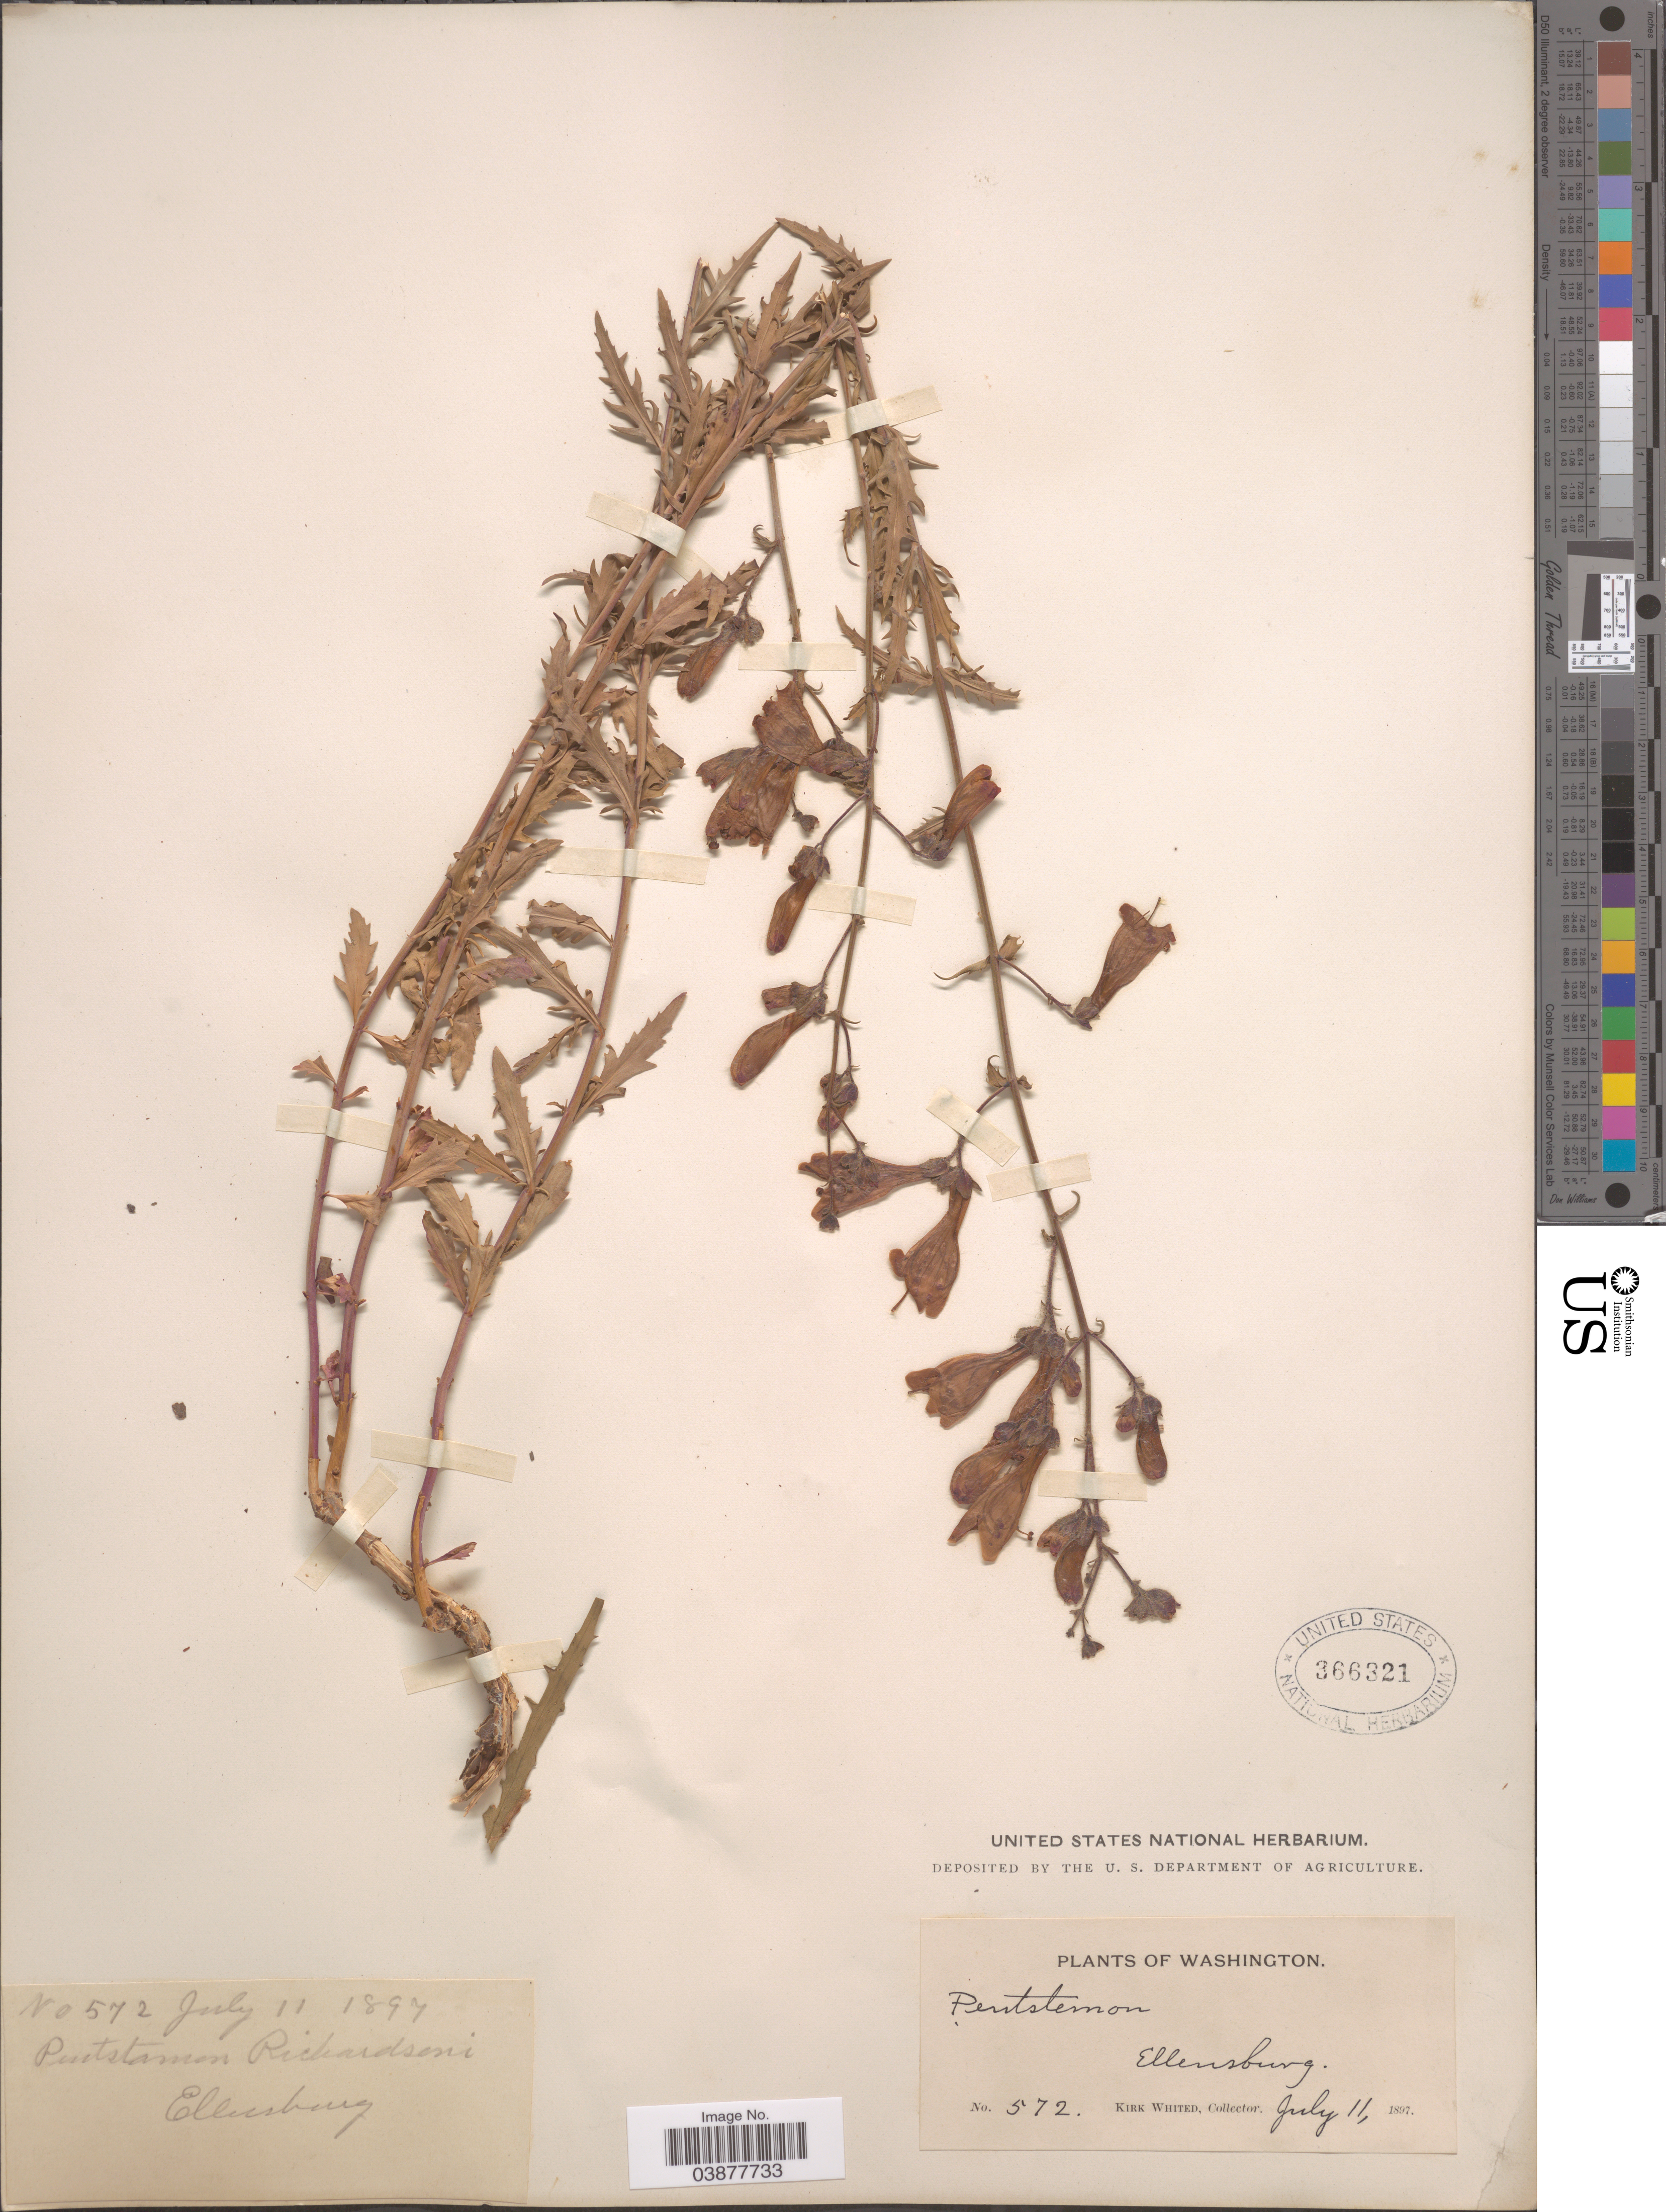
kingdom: Plantae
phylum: Tracheophyta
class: Magnoliopsida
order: Lamiales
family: Plantaginaceae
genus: Penstemon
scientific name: Penstemon richardsonii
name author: Douglas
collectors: K. Whited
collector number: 572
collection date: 1897-07-11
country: United States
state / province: Washington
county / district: Kittitas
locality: Ellensburg.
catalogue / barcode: US 366321